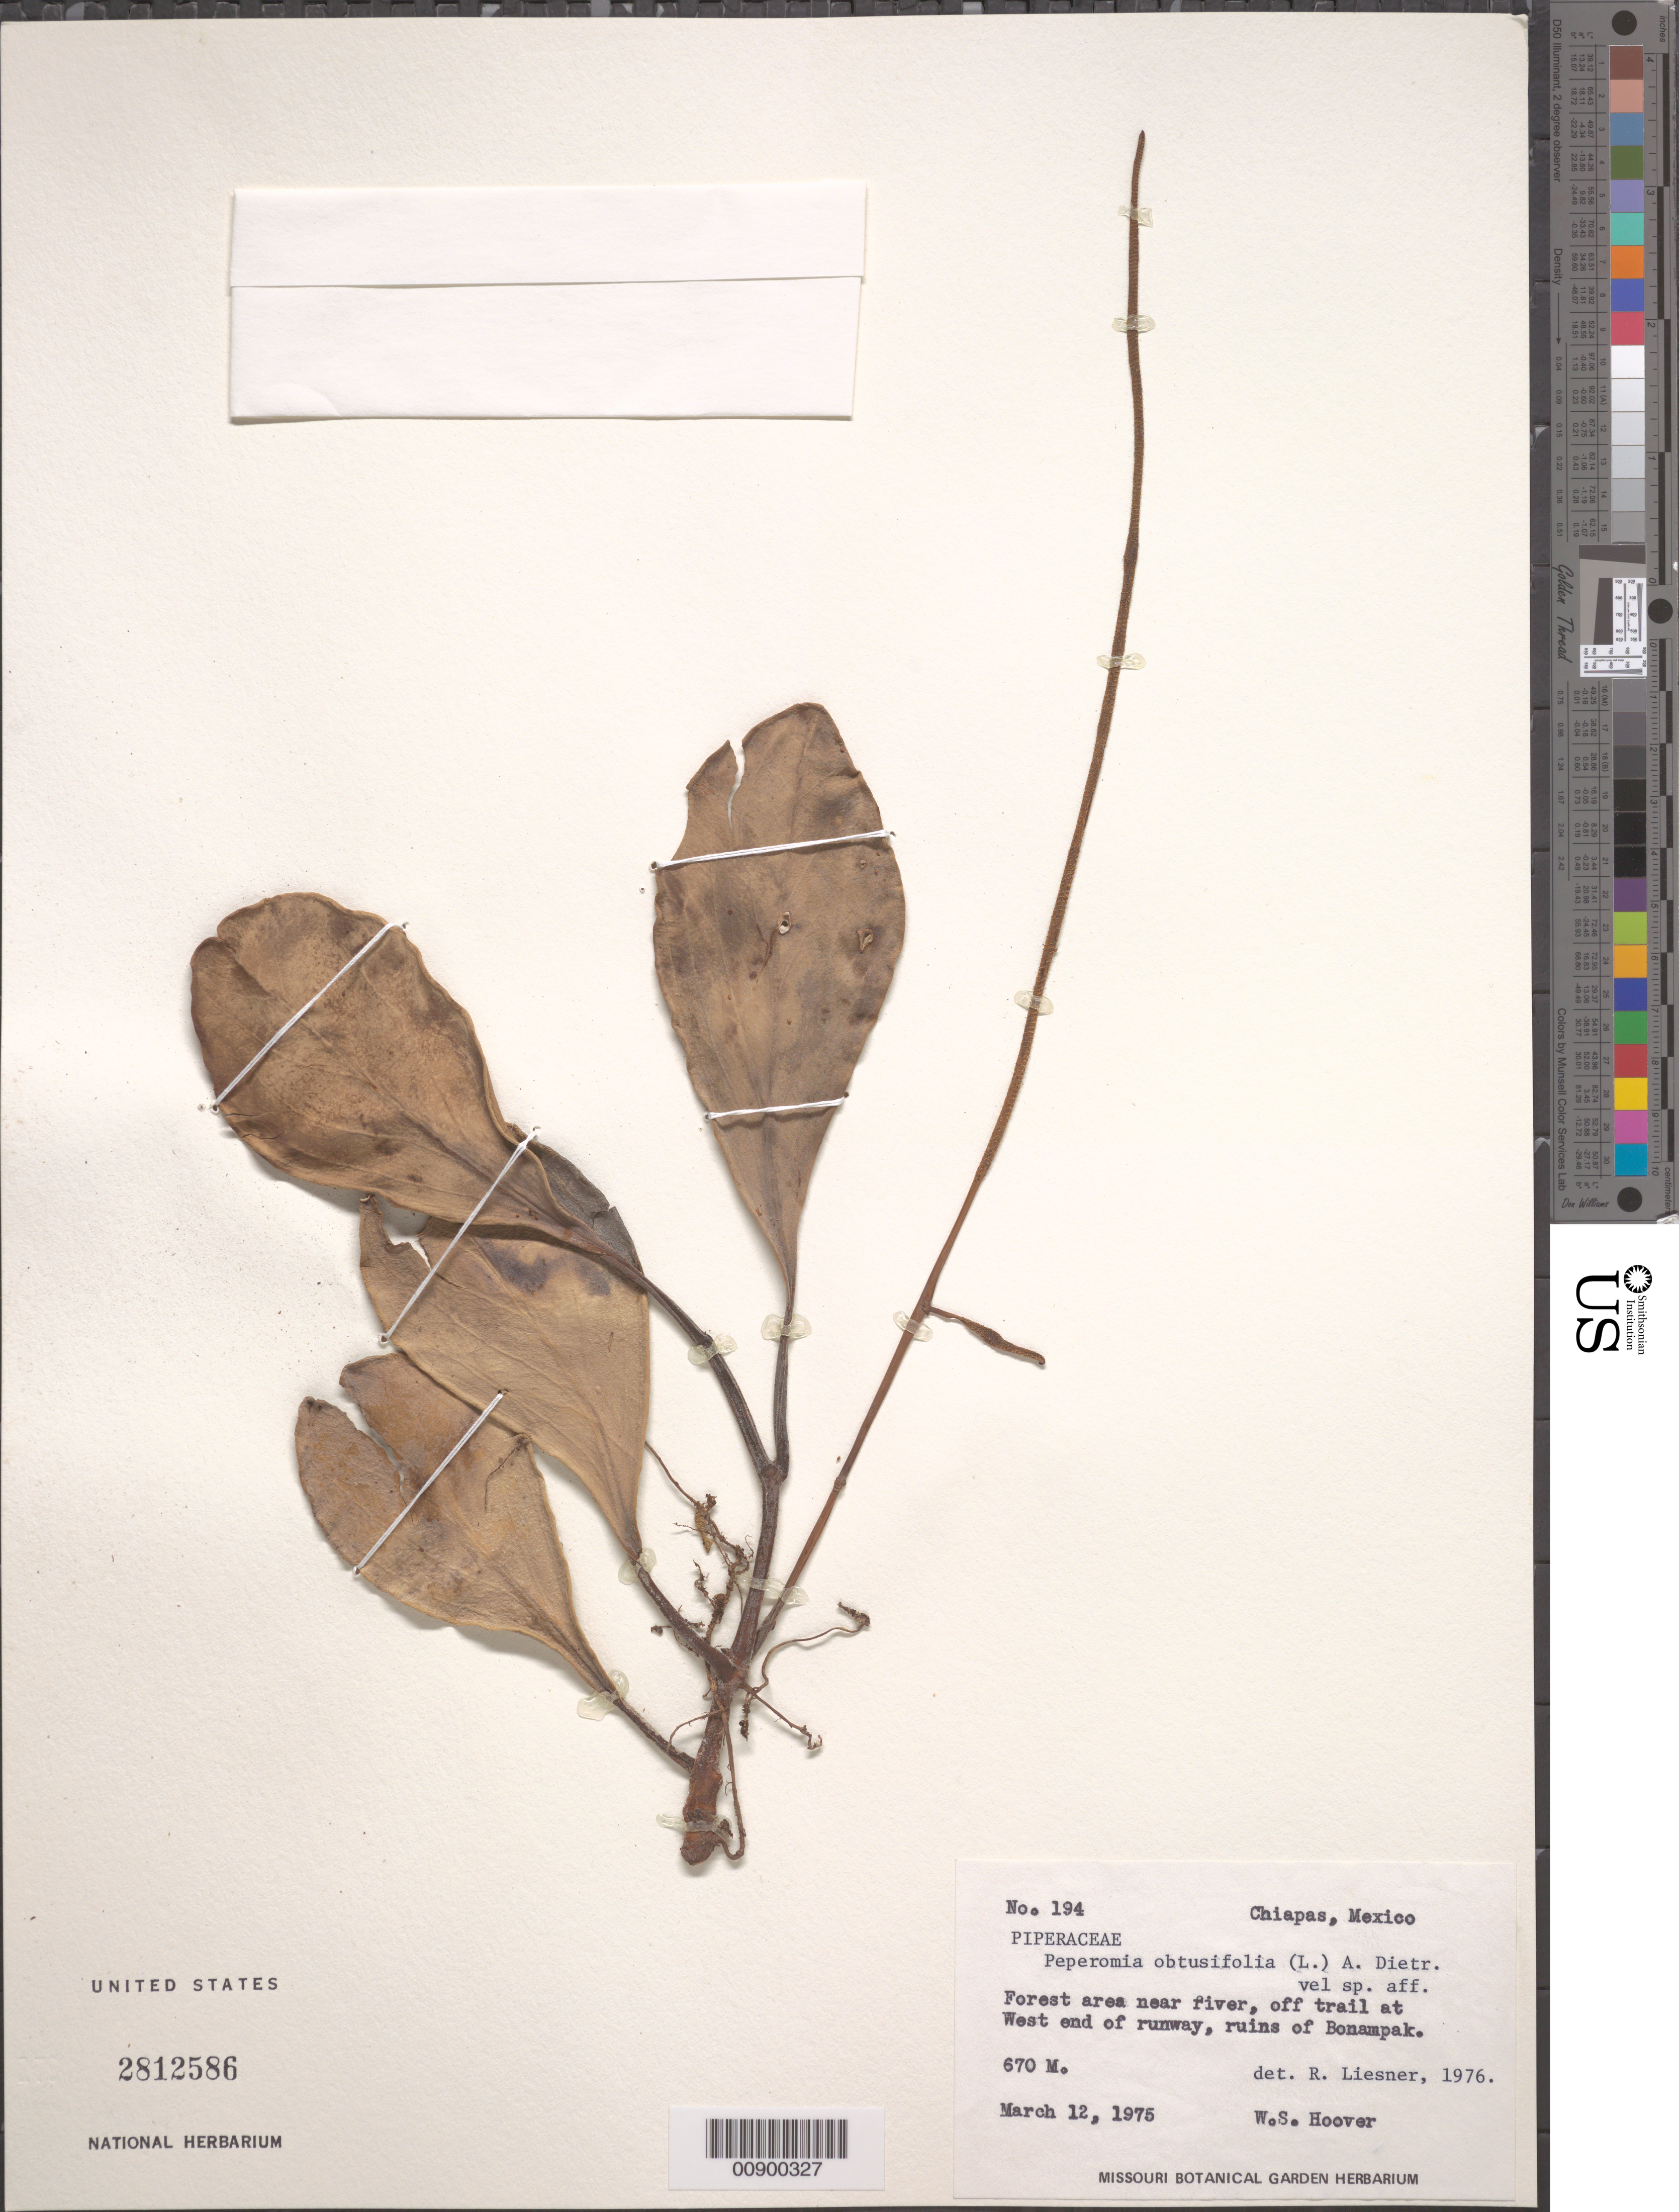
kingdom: Plantae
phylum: Tracheophyta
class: Magnoliopsida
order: Piperales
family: Piperaceae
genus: Peperomia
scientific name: Peperomia obtusifolia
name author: (L.) A. Dietr.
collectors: W. S. Hoover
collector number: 194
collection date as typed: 12 Mar 1975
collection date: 1975-03-12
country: Mexico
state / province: Chiapas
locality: Off trail at West end of runway, ruins of Bonampak.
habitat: Forest area near river.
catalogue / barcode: US 2812586